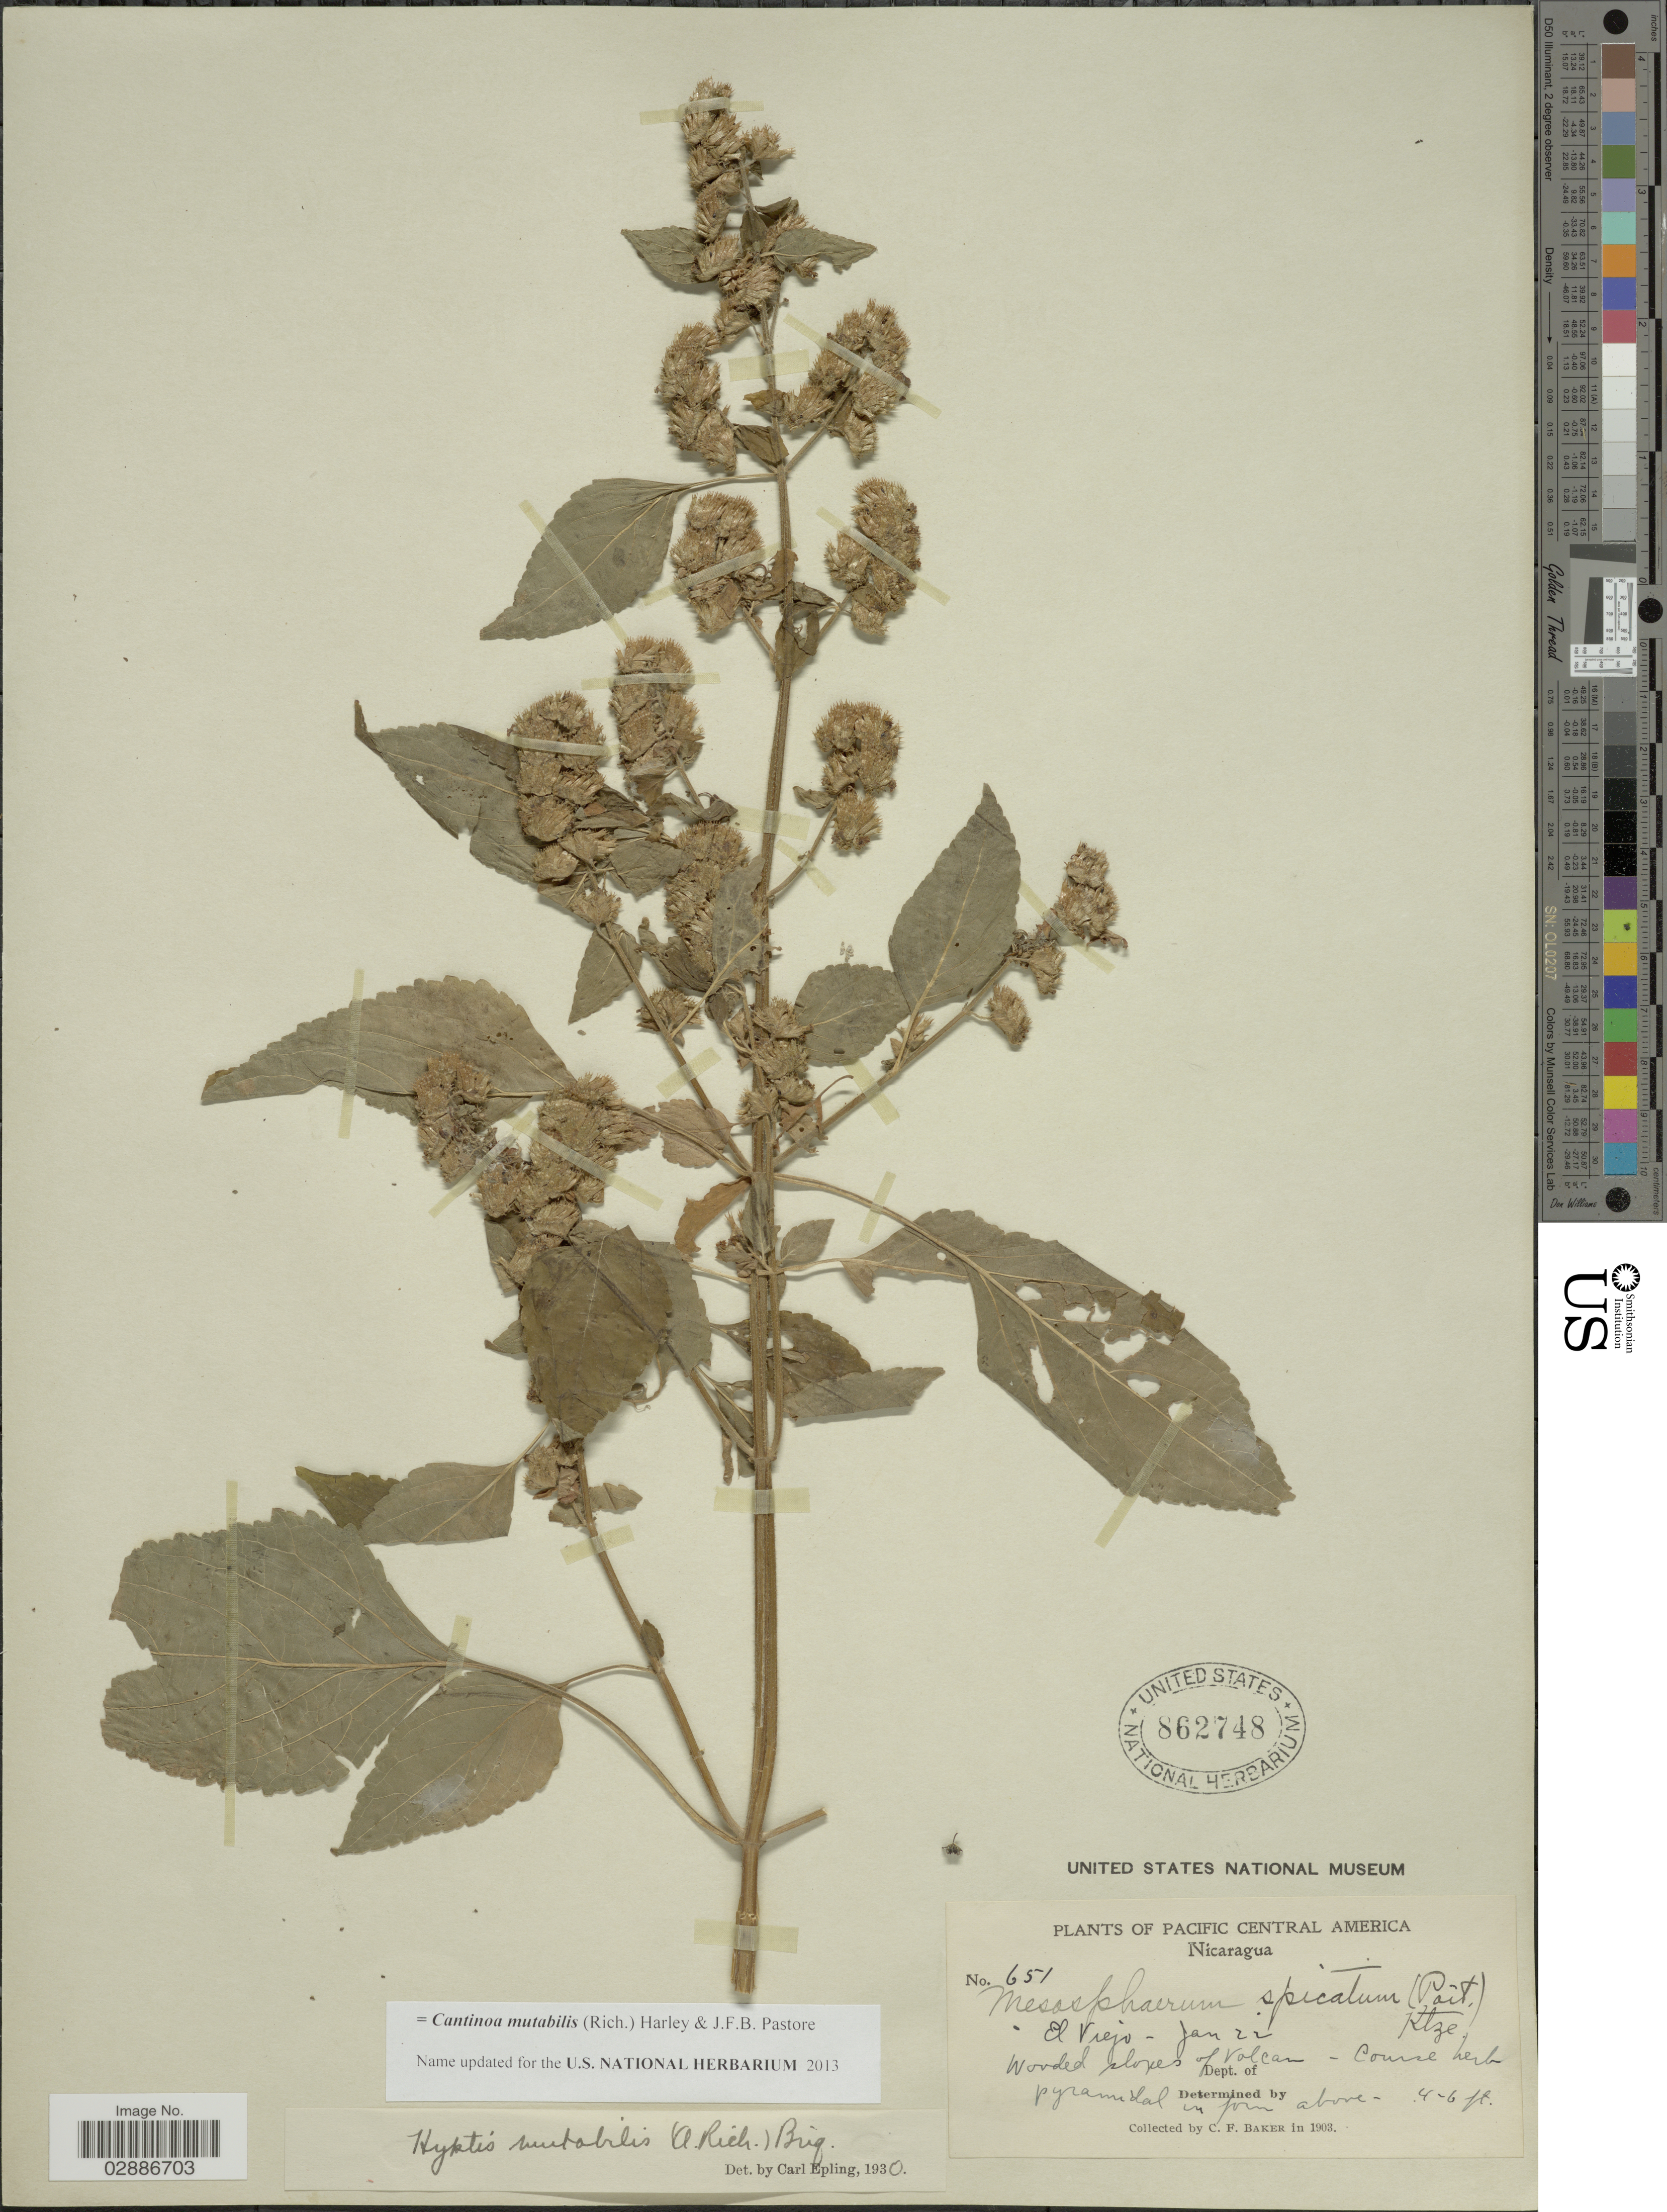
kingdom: Plantae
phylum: Tracheophyta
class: Magnoliopsida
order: Lamiales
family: Lamiaceae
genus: Cantinoa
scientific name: Cantinoa mutabilis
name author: (Epling) Harley & J.F.B. Pastore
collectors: C. F. Baker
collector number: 651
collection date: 1903-01-22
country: Nicaragua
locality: El Viejo.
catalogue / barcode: US 862748